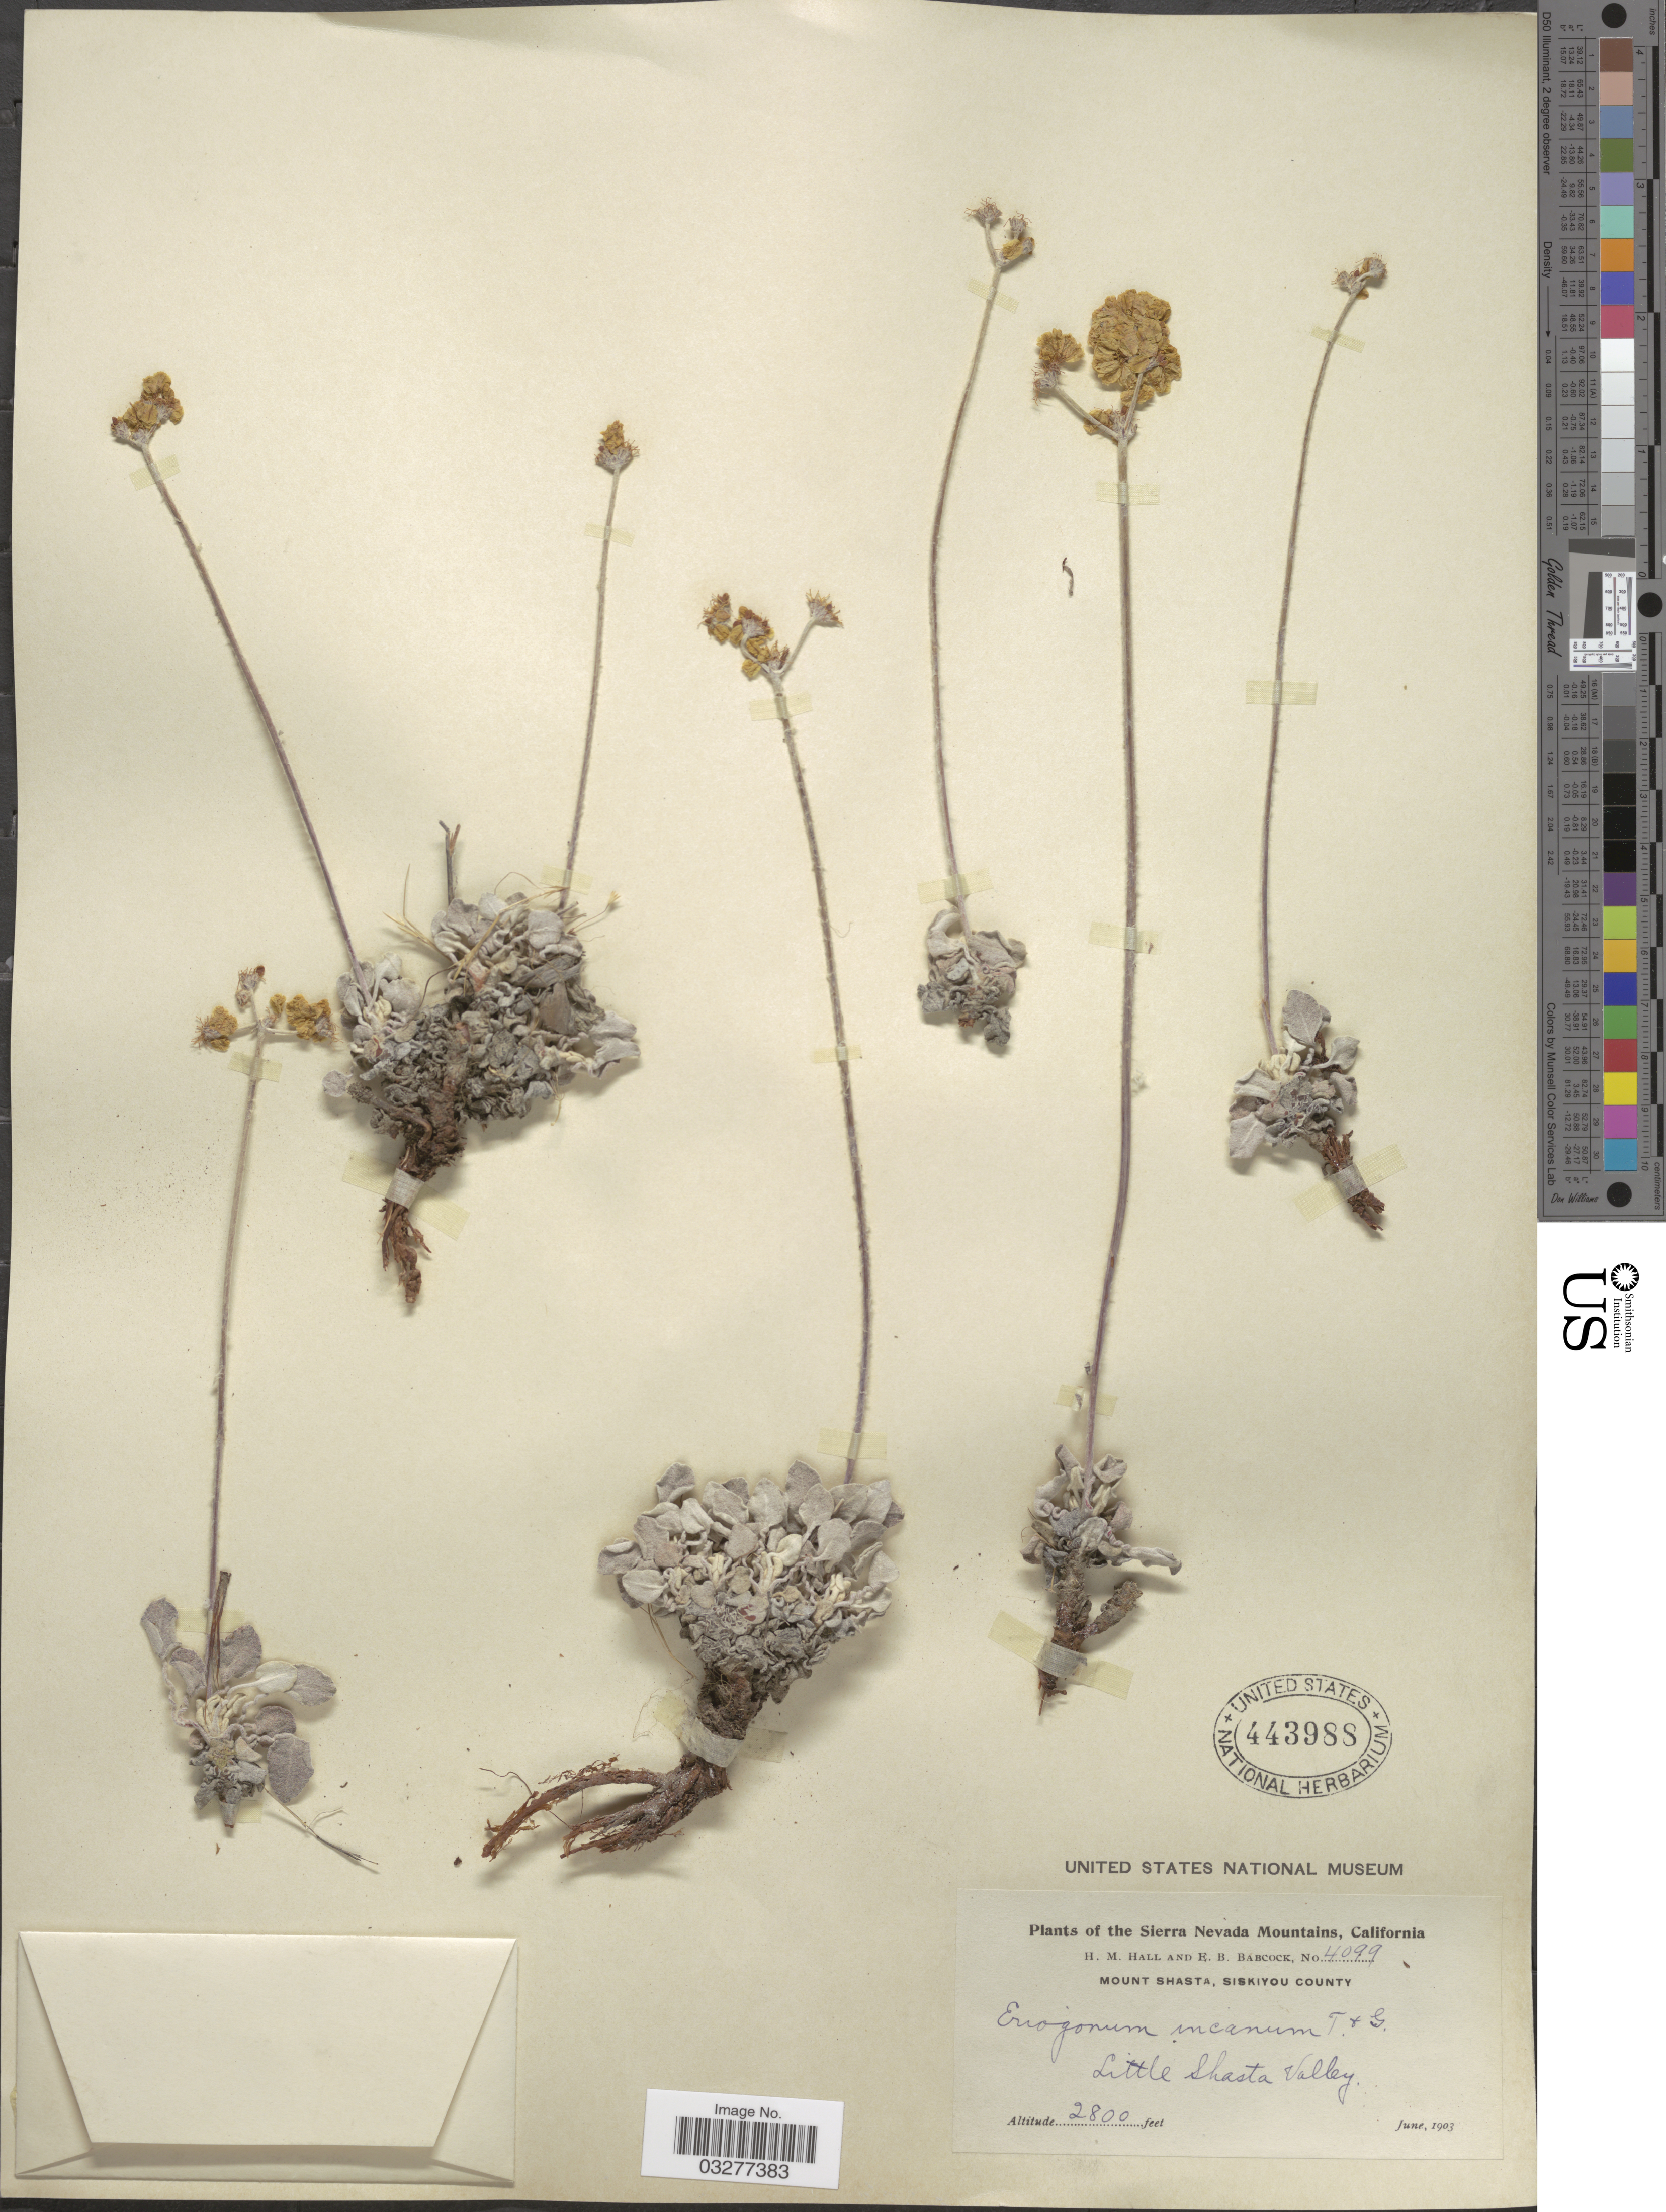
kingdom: Plantae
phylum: Tracheophyta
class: Magnoliopsida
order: Caryophyllales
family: Polygonaceae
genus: Eriogonum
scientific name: Eriogonum incanum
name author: Torr. & A. Gray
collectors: H. M. Hall & E. B. Babcock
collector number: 4099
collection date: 1903-06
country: United States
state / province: California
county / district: Siskiyou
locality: The Sierra Nevada Mountains. Mount Shasta, Siskiyou County. Little Shasta Valley.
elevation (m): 853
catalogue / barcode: US 443988